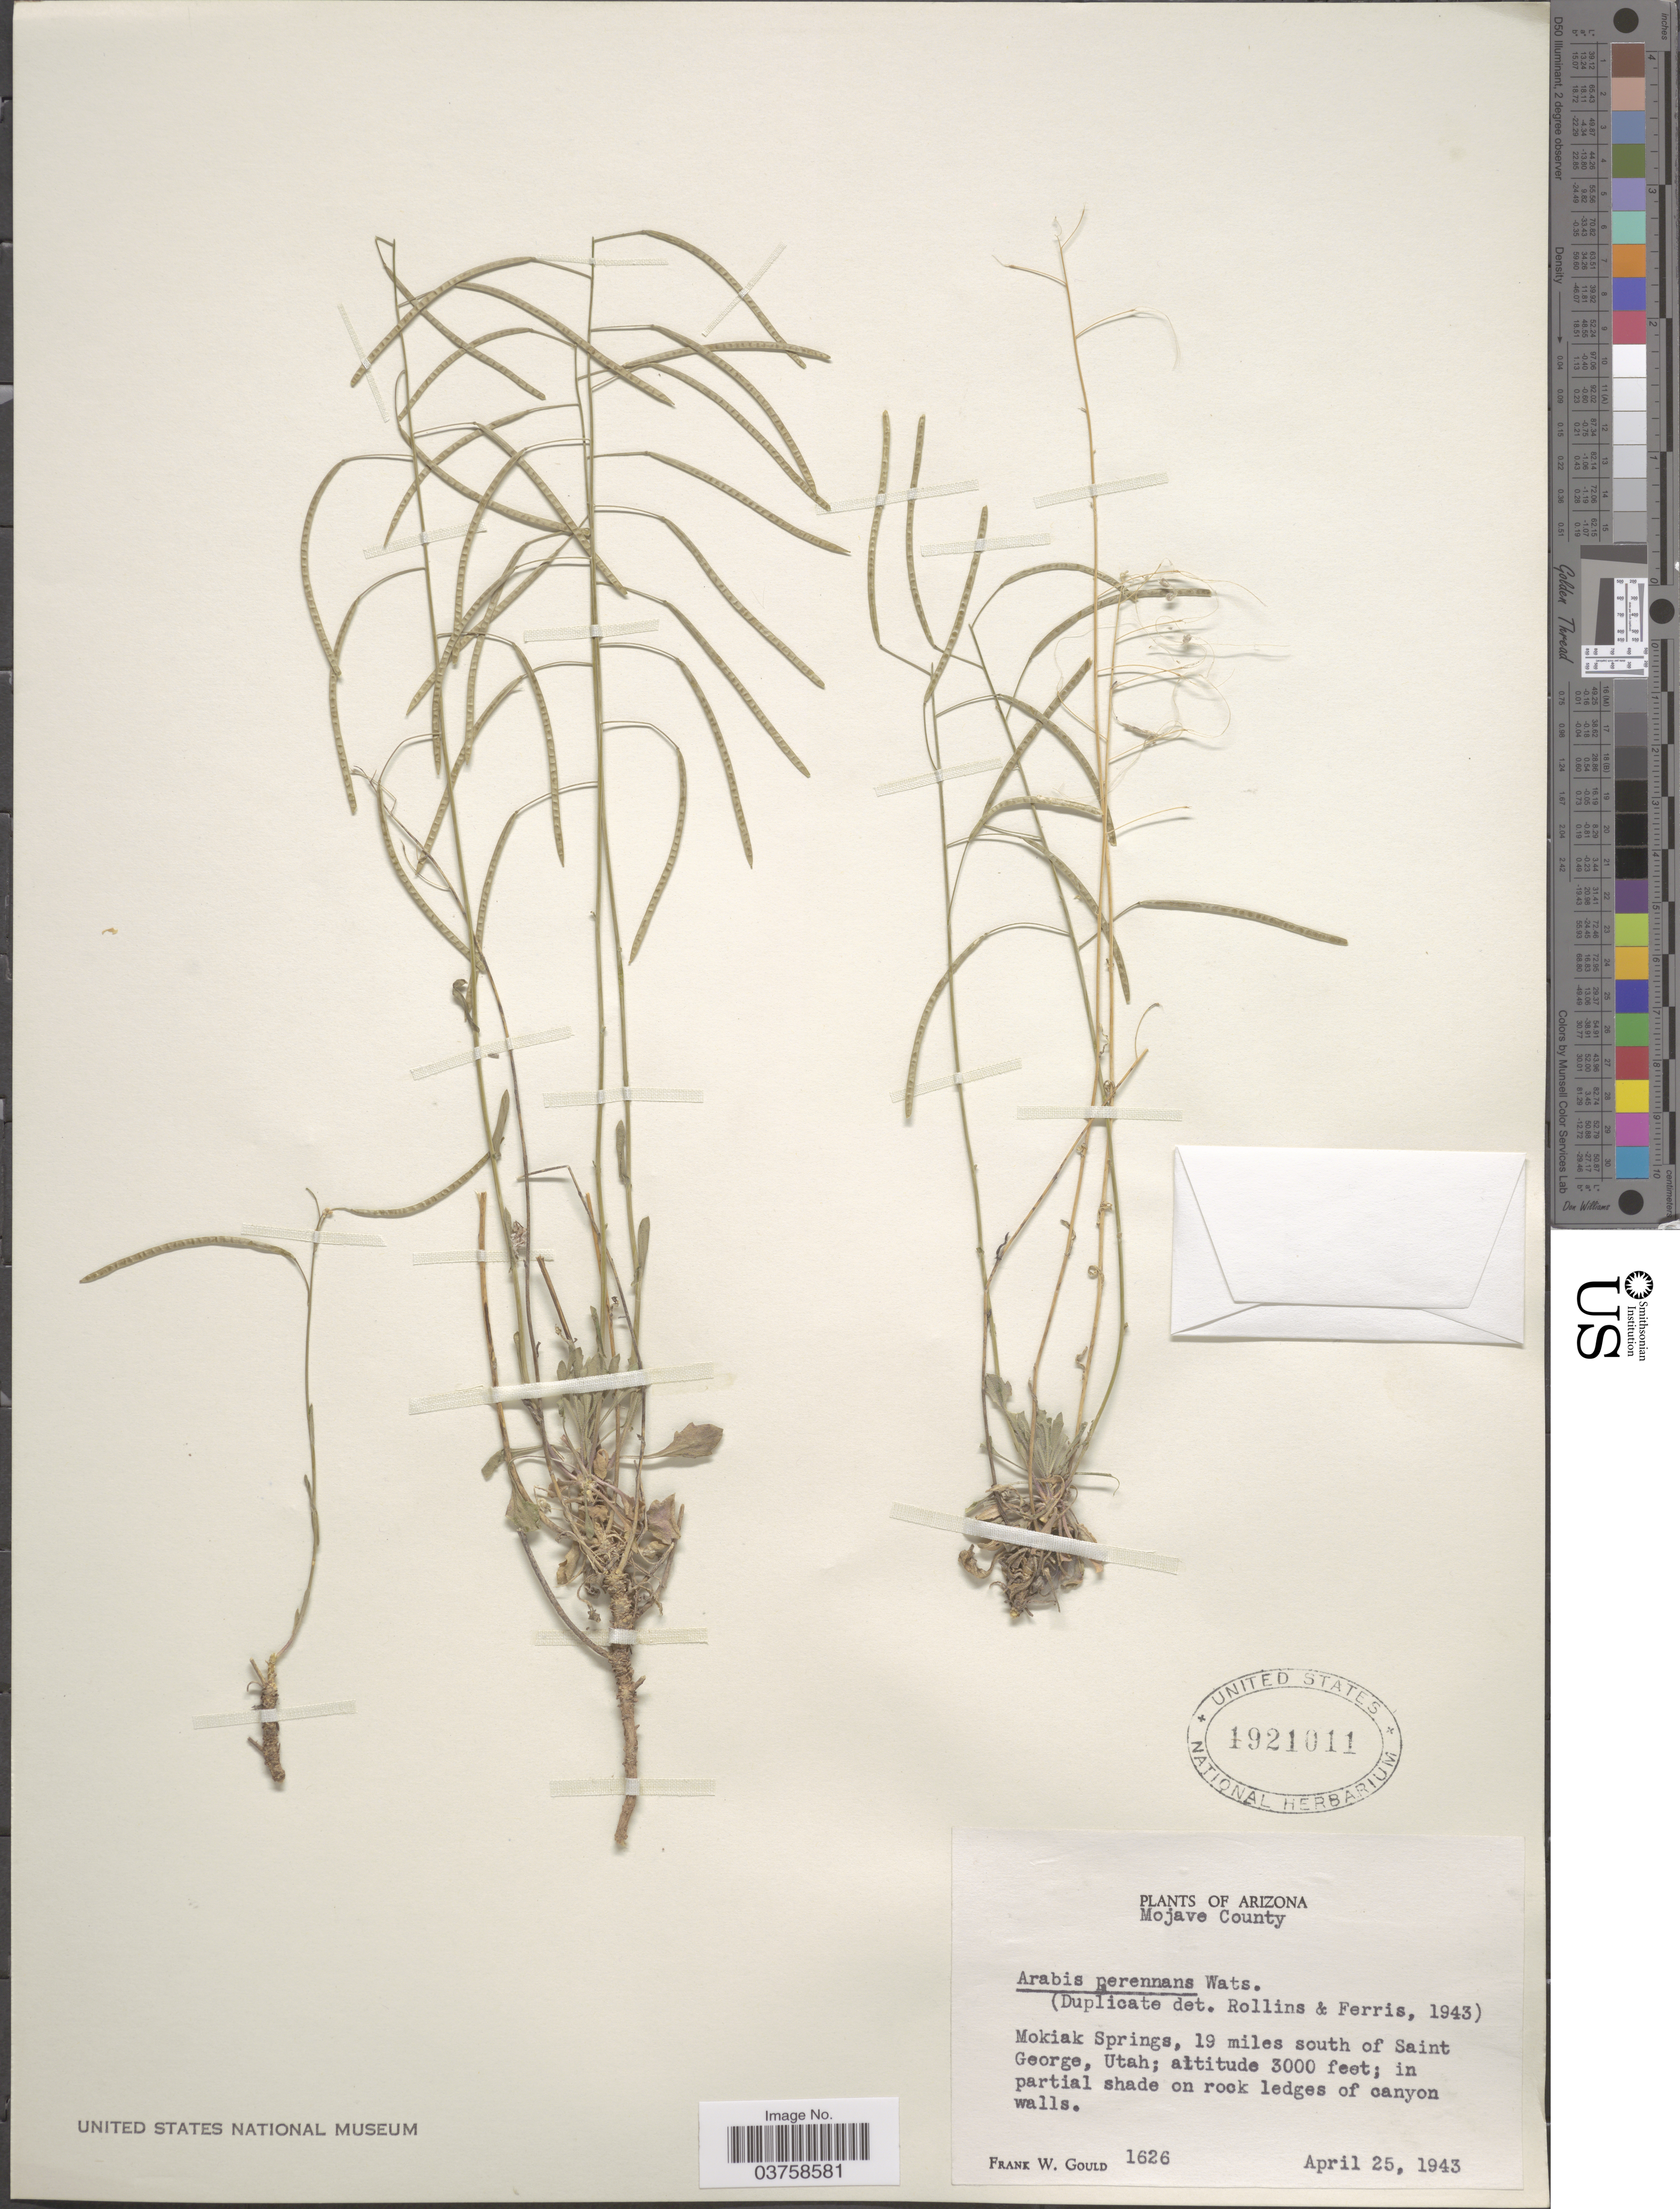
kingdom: Plantae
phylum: Tracheophyta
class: Magnoliopsida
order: Brassicales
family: Brassicaceae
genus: Arabis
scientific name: Arabis perennans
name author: S. Watson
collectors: F. W. Gould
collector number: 1626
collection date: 1943-04-25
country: United States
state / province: Arizona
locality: Mojave County. Mokiak Springs, 19 miles south of Saint George, Utah.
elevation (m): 914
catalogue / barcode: US 1921011